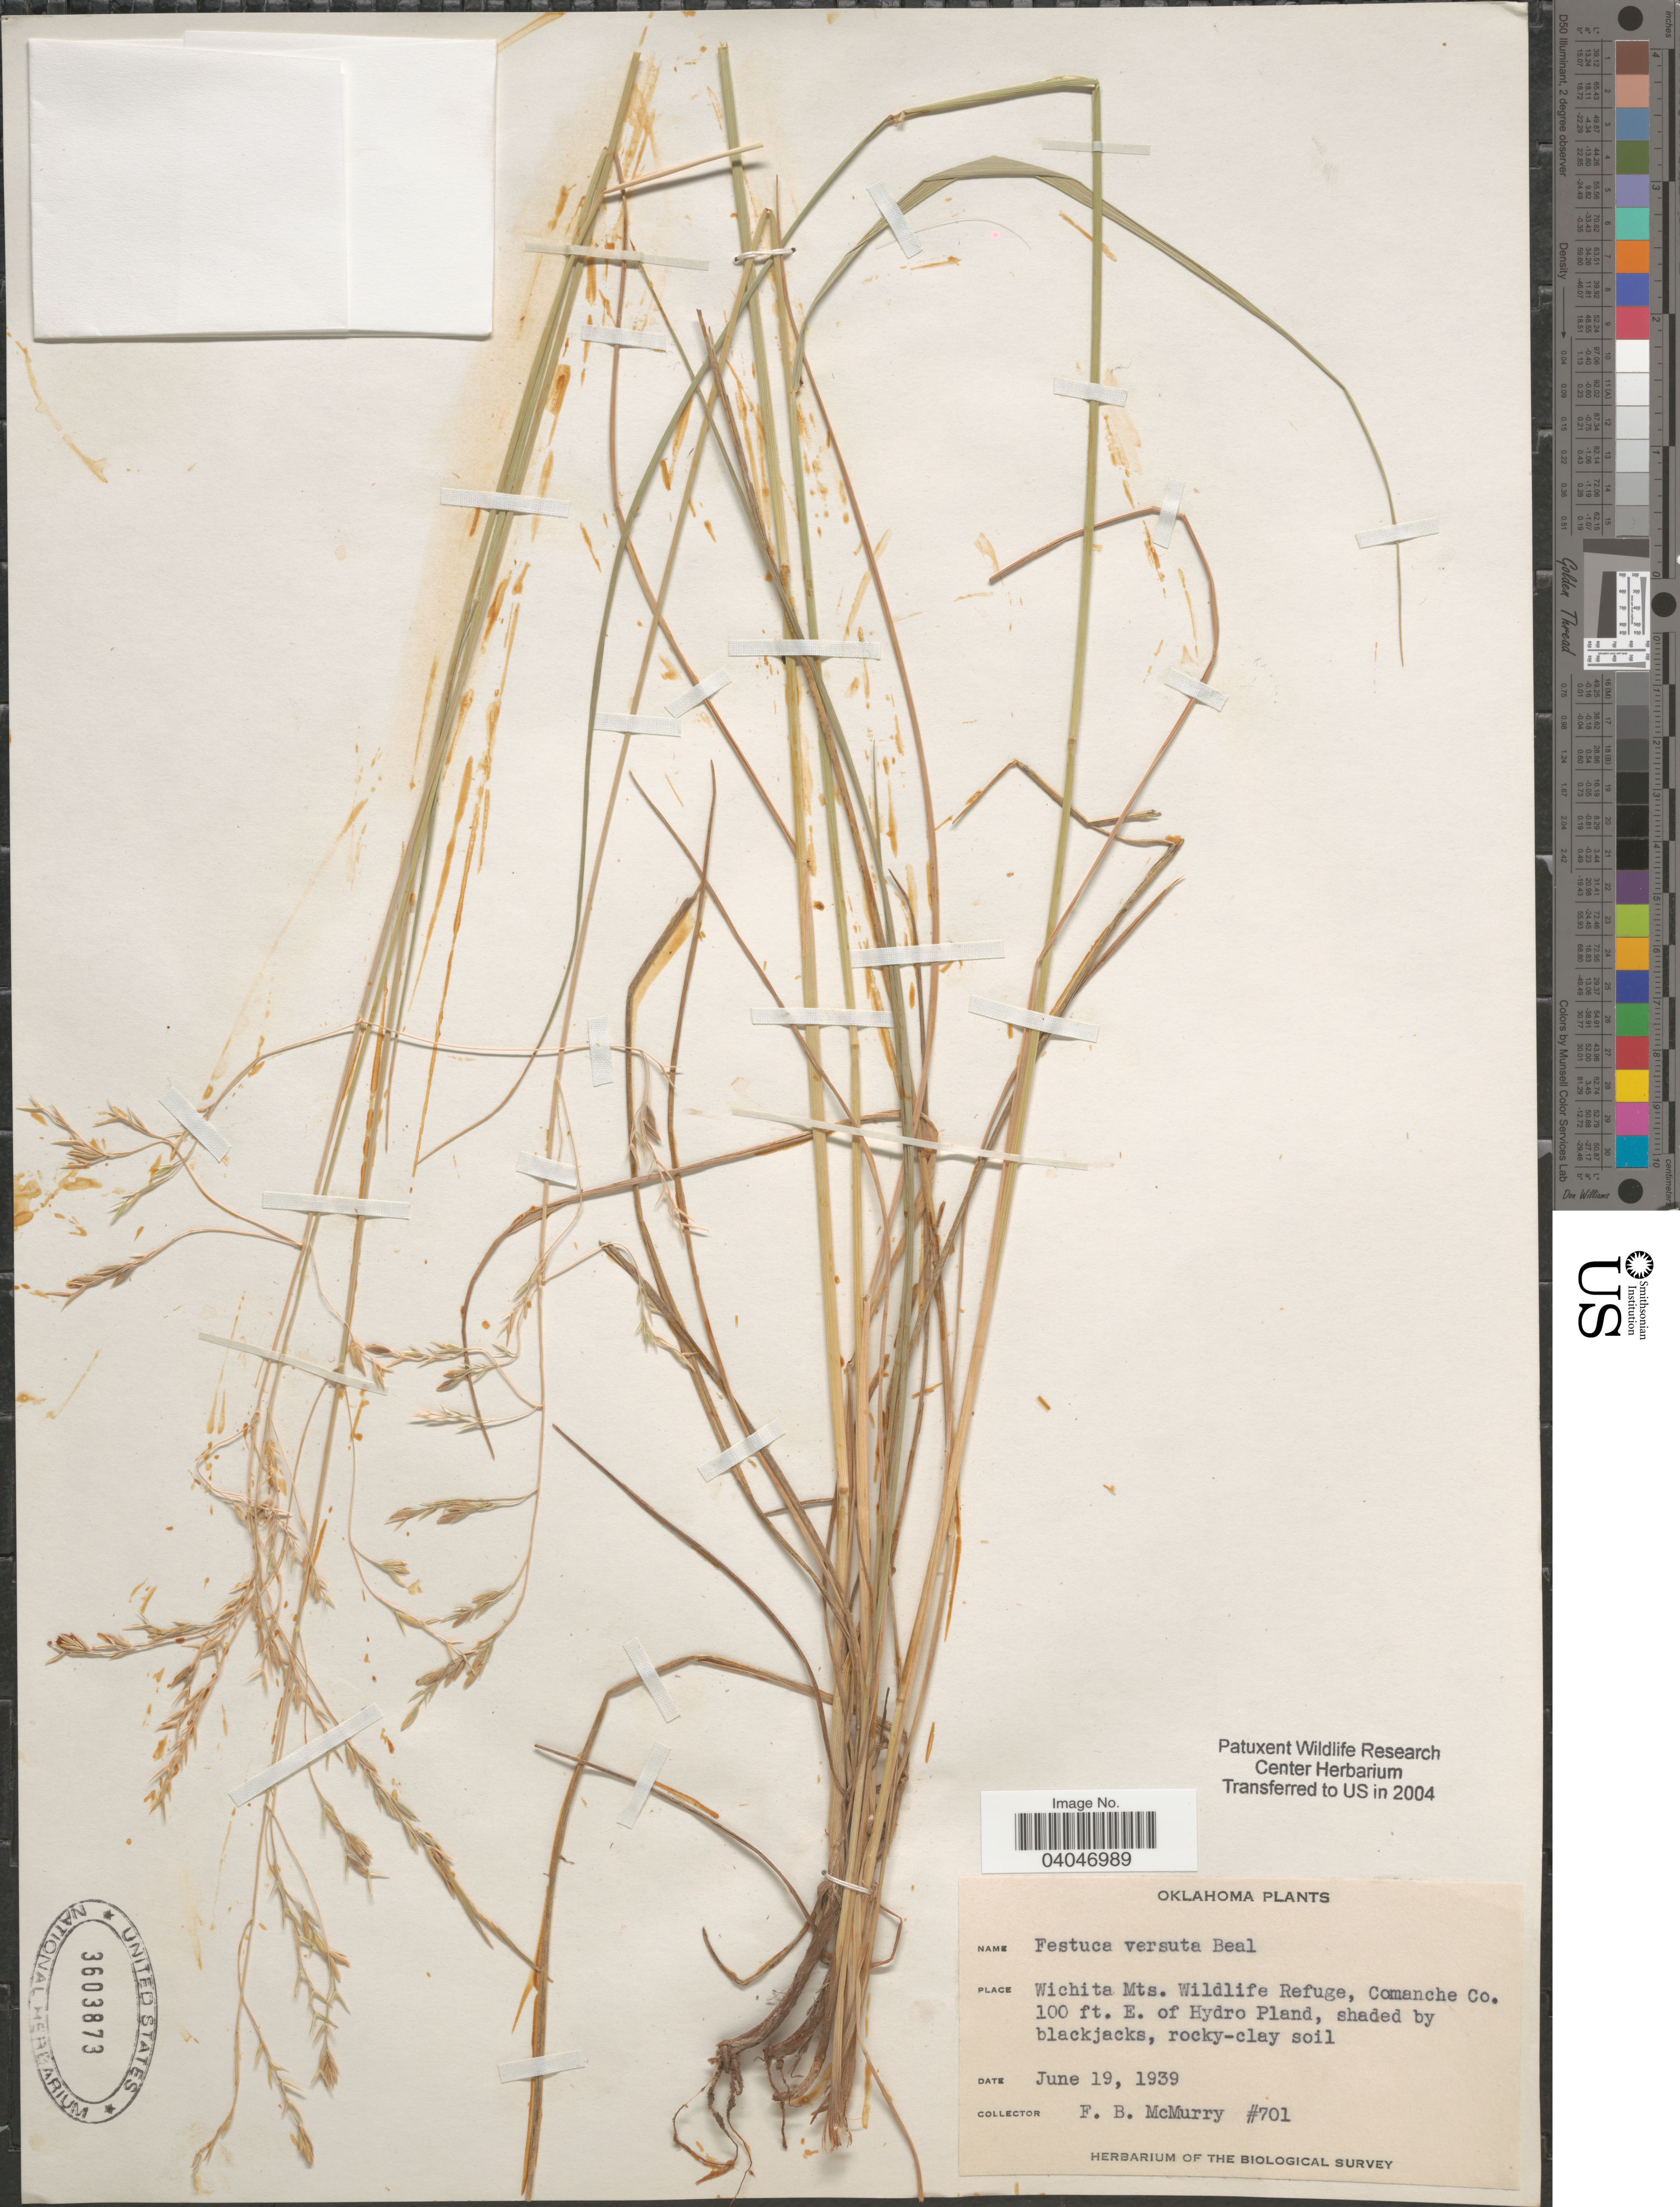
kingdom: Plantae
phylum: Tracheophyta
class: Liliopsida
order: Poales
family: Poaceae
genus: Festuca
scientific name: Festuca versuta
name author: W.J. Beal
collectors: F. B. McMurry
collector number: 701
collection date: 1939-06-19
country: United States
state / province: Oklahoma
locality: Wichita Mts. Wildlife Refuge, Comanche Co. E. of Hydro Pland.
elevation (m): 30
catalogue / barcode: US 3603873